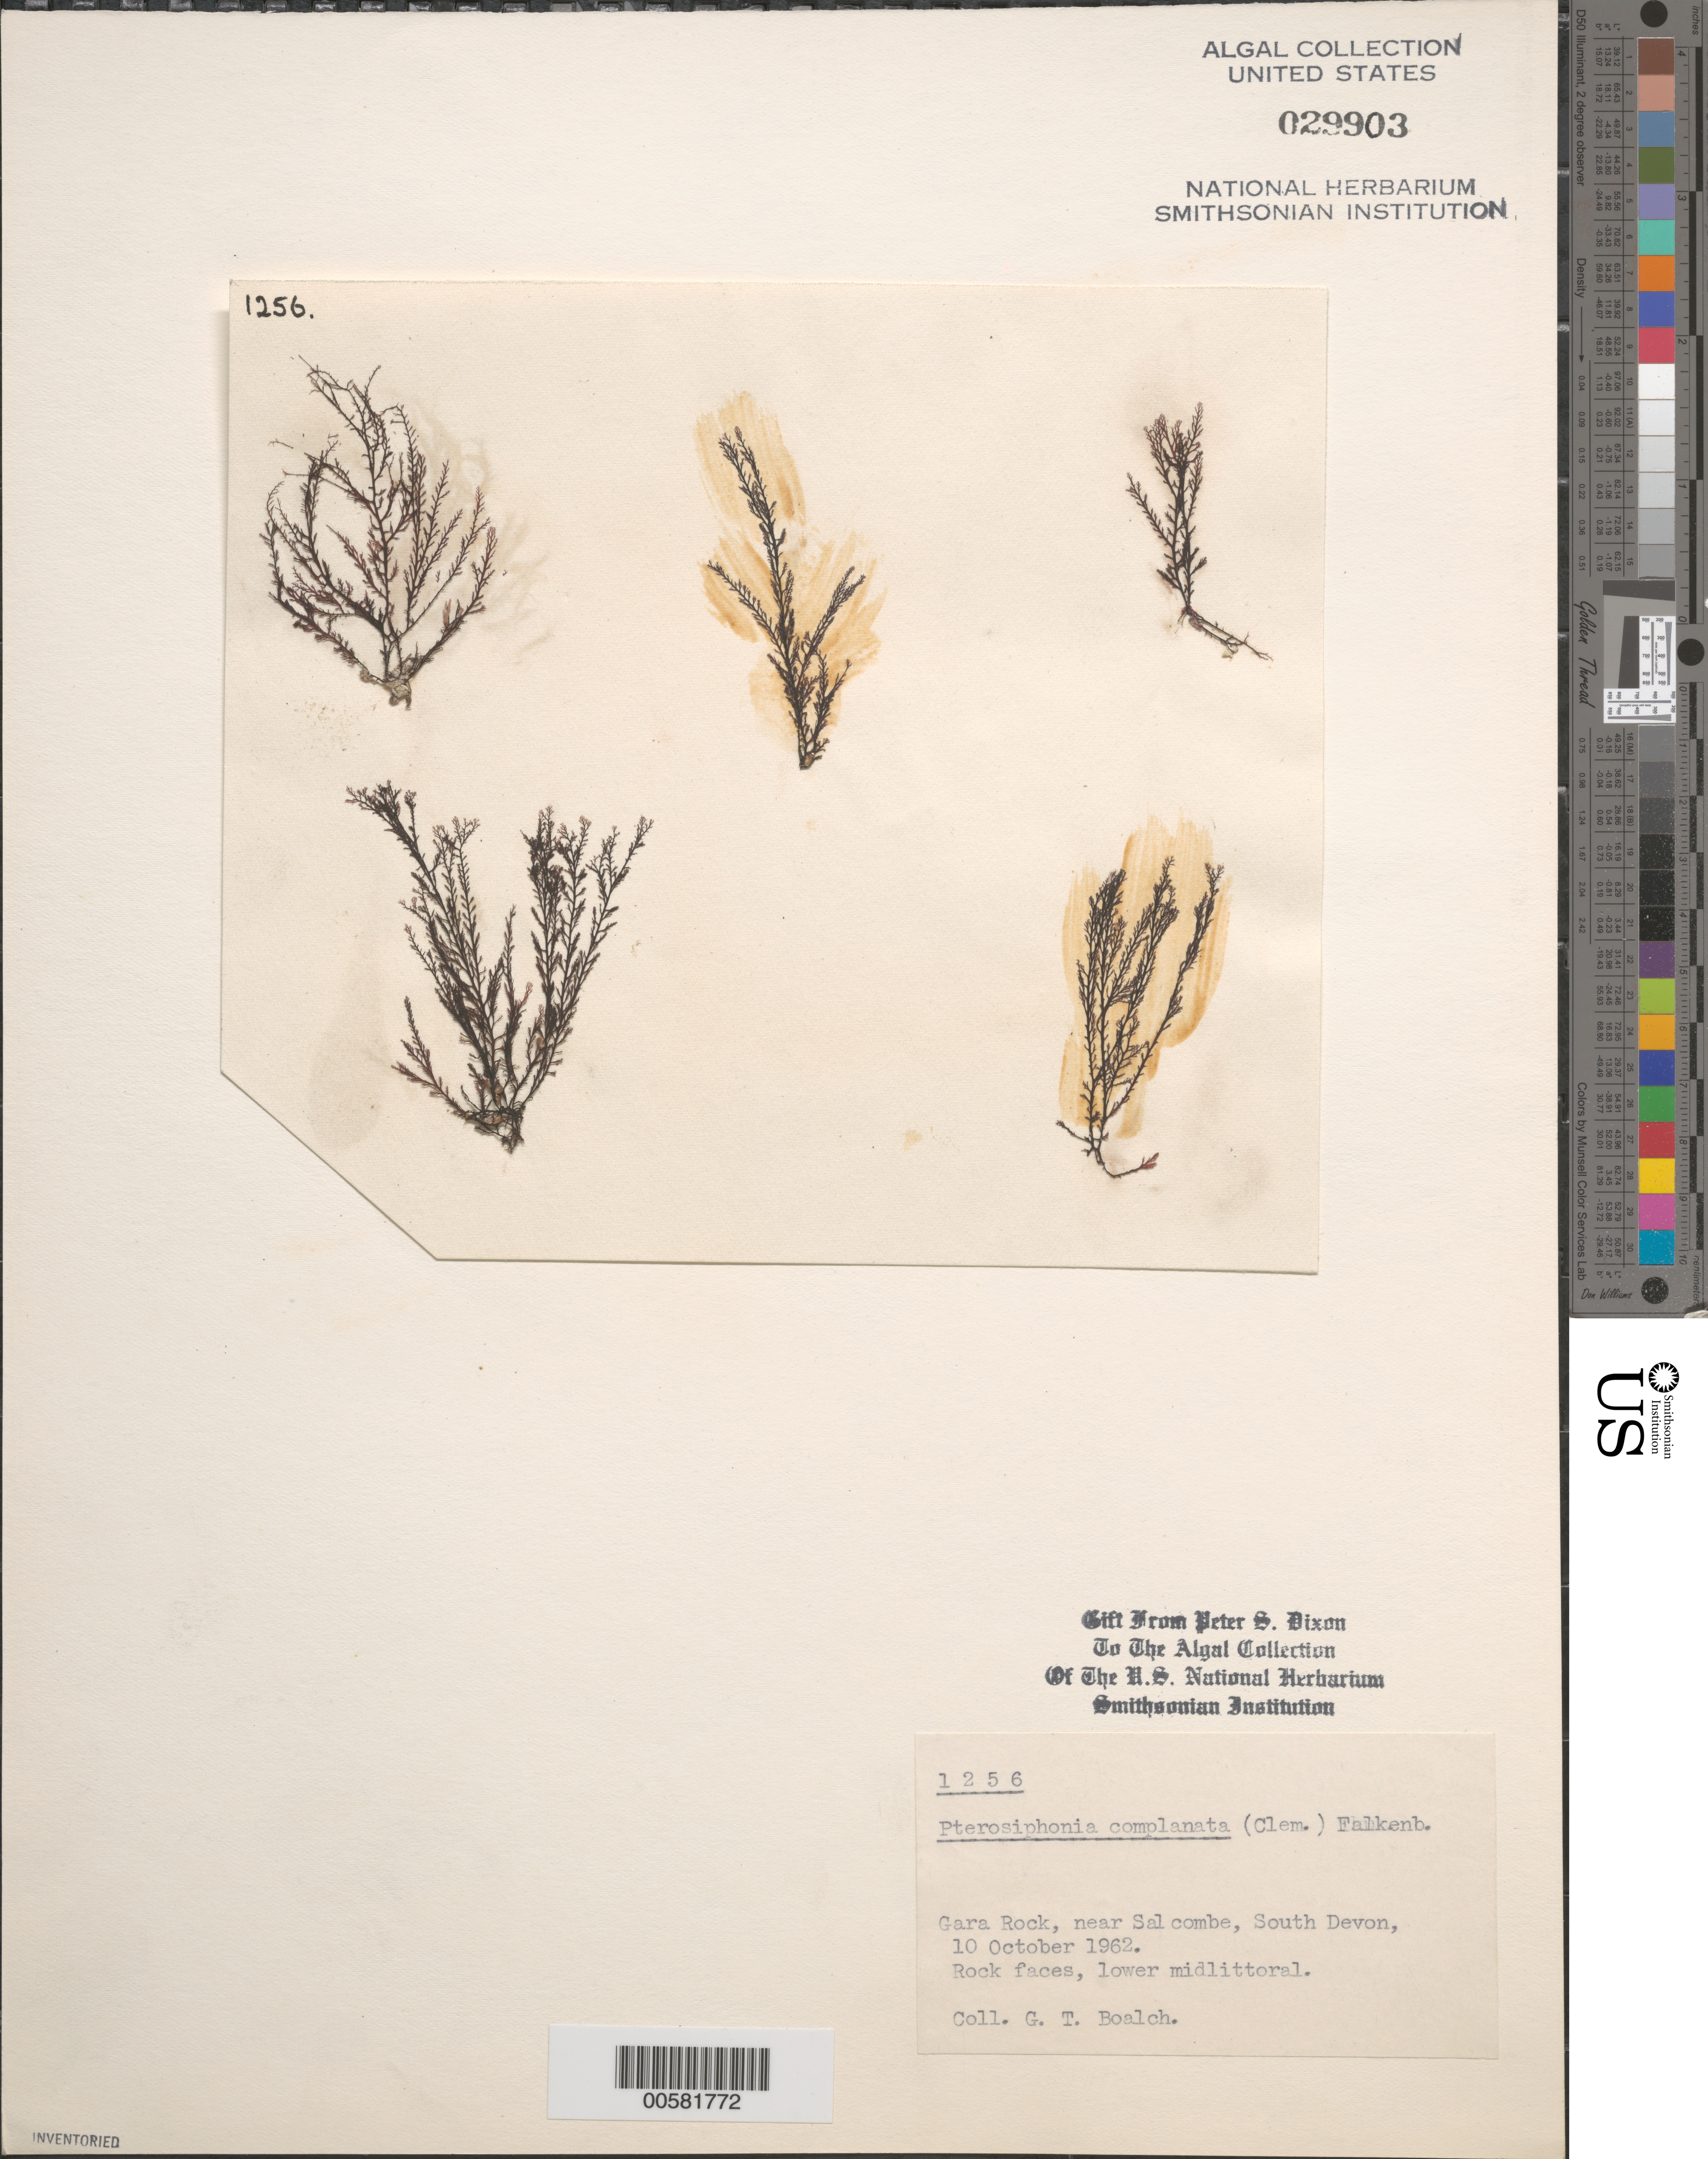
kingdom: Plantae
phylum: Rhodophyta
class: Florideophyceae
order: Ceramiales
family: Rhodomelaceae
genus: Pterosiphonia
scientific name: Pterosiphonia complanata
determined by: Dixon, P. S.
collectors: G. Boalch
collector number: PSD 1256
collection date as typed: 10 Oct 1962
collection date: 1962-10-10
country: United Kingdom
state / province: England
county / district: Devon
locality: Gara Rock, near Salcombe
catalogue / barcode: US 29903